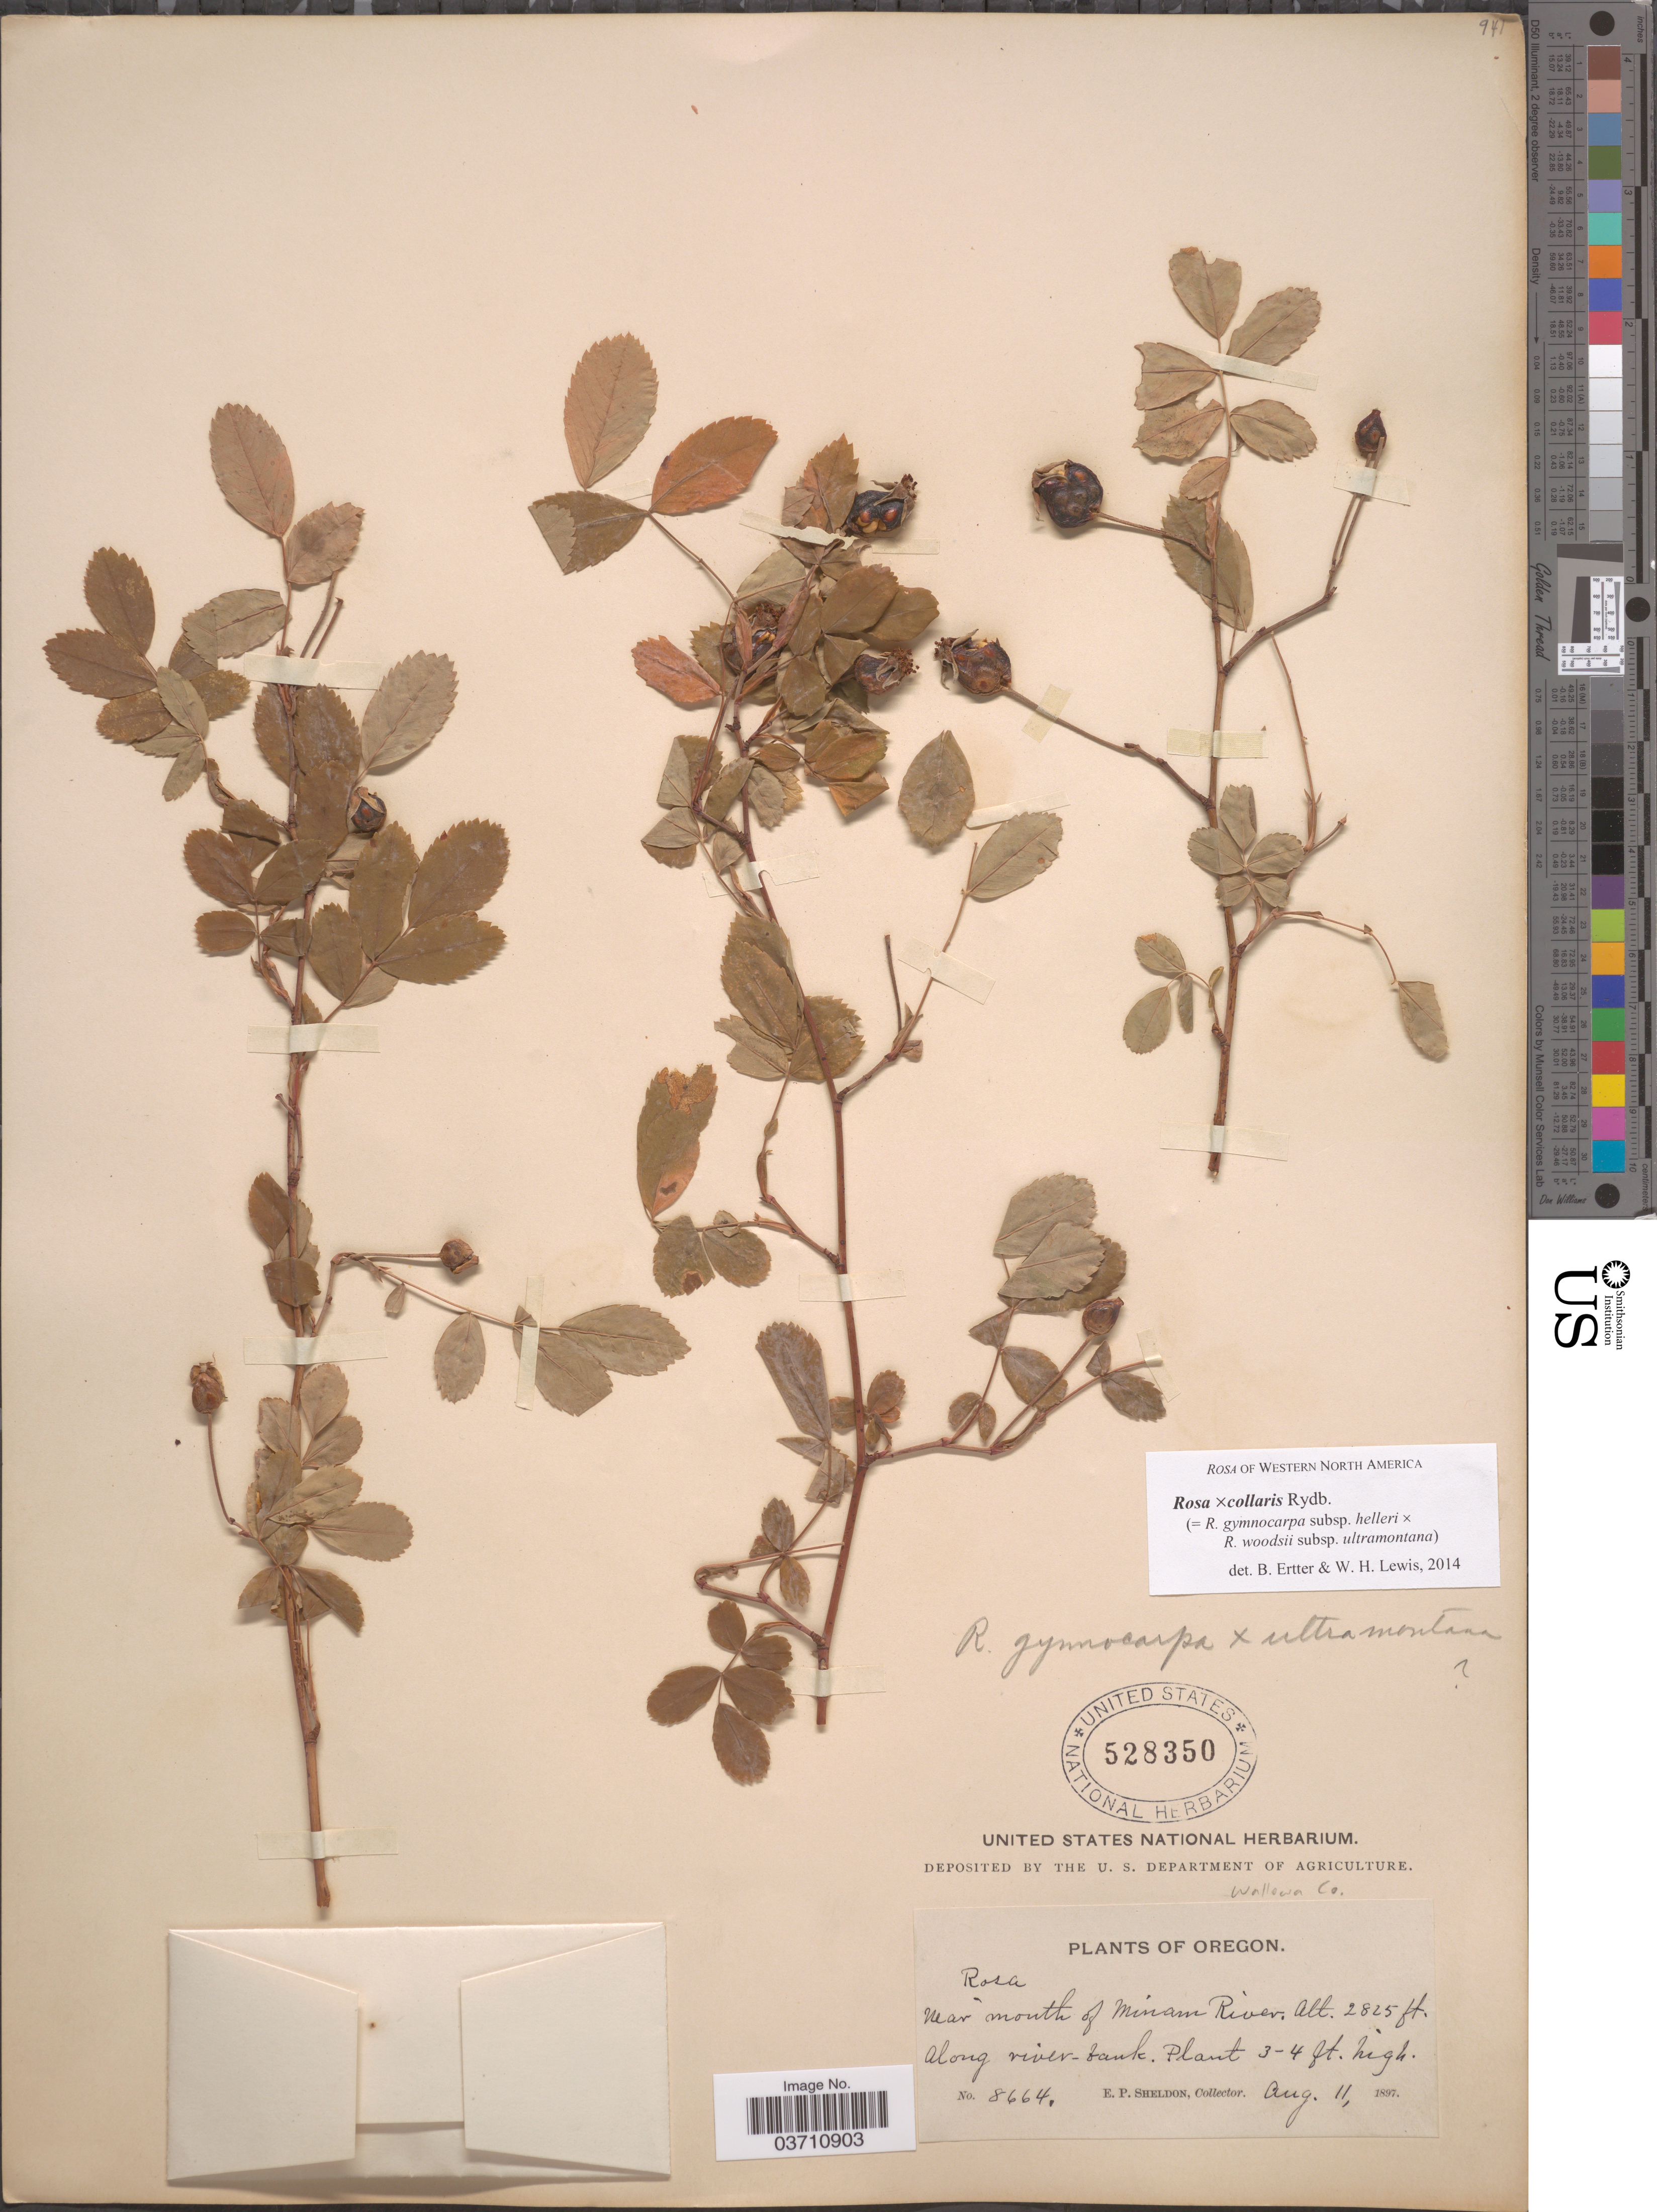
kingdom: Plantae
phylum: Tracheophyta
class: Magnoliopsida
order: Rosales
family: Rosaceae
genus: Rosa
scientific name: Rosa collaris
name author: Rydb.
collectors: E. P. Sheldon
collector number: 8664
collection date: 1897-08-11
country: United States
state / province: Oregon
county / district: Wallowa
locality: Wallowa Co. Near mouth of Minam River. Along river-bank.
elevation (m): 861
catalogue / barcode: US 528350